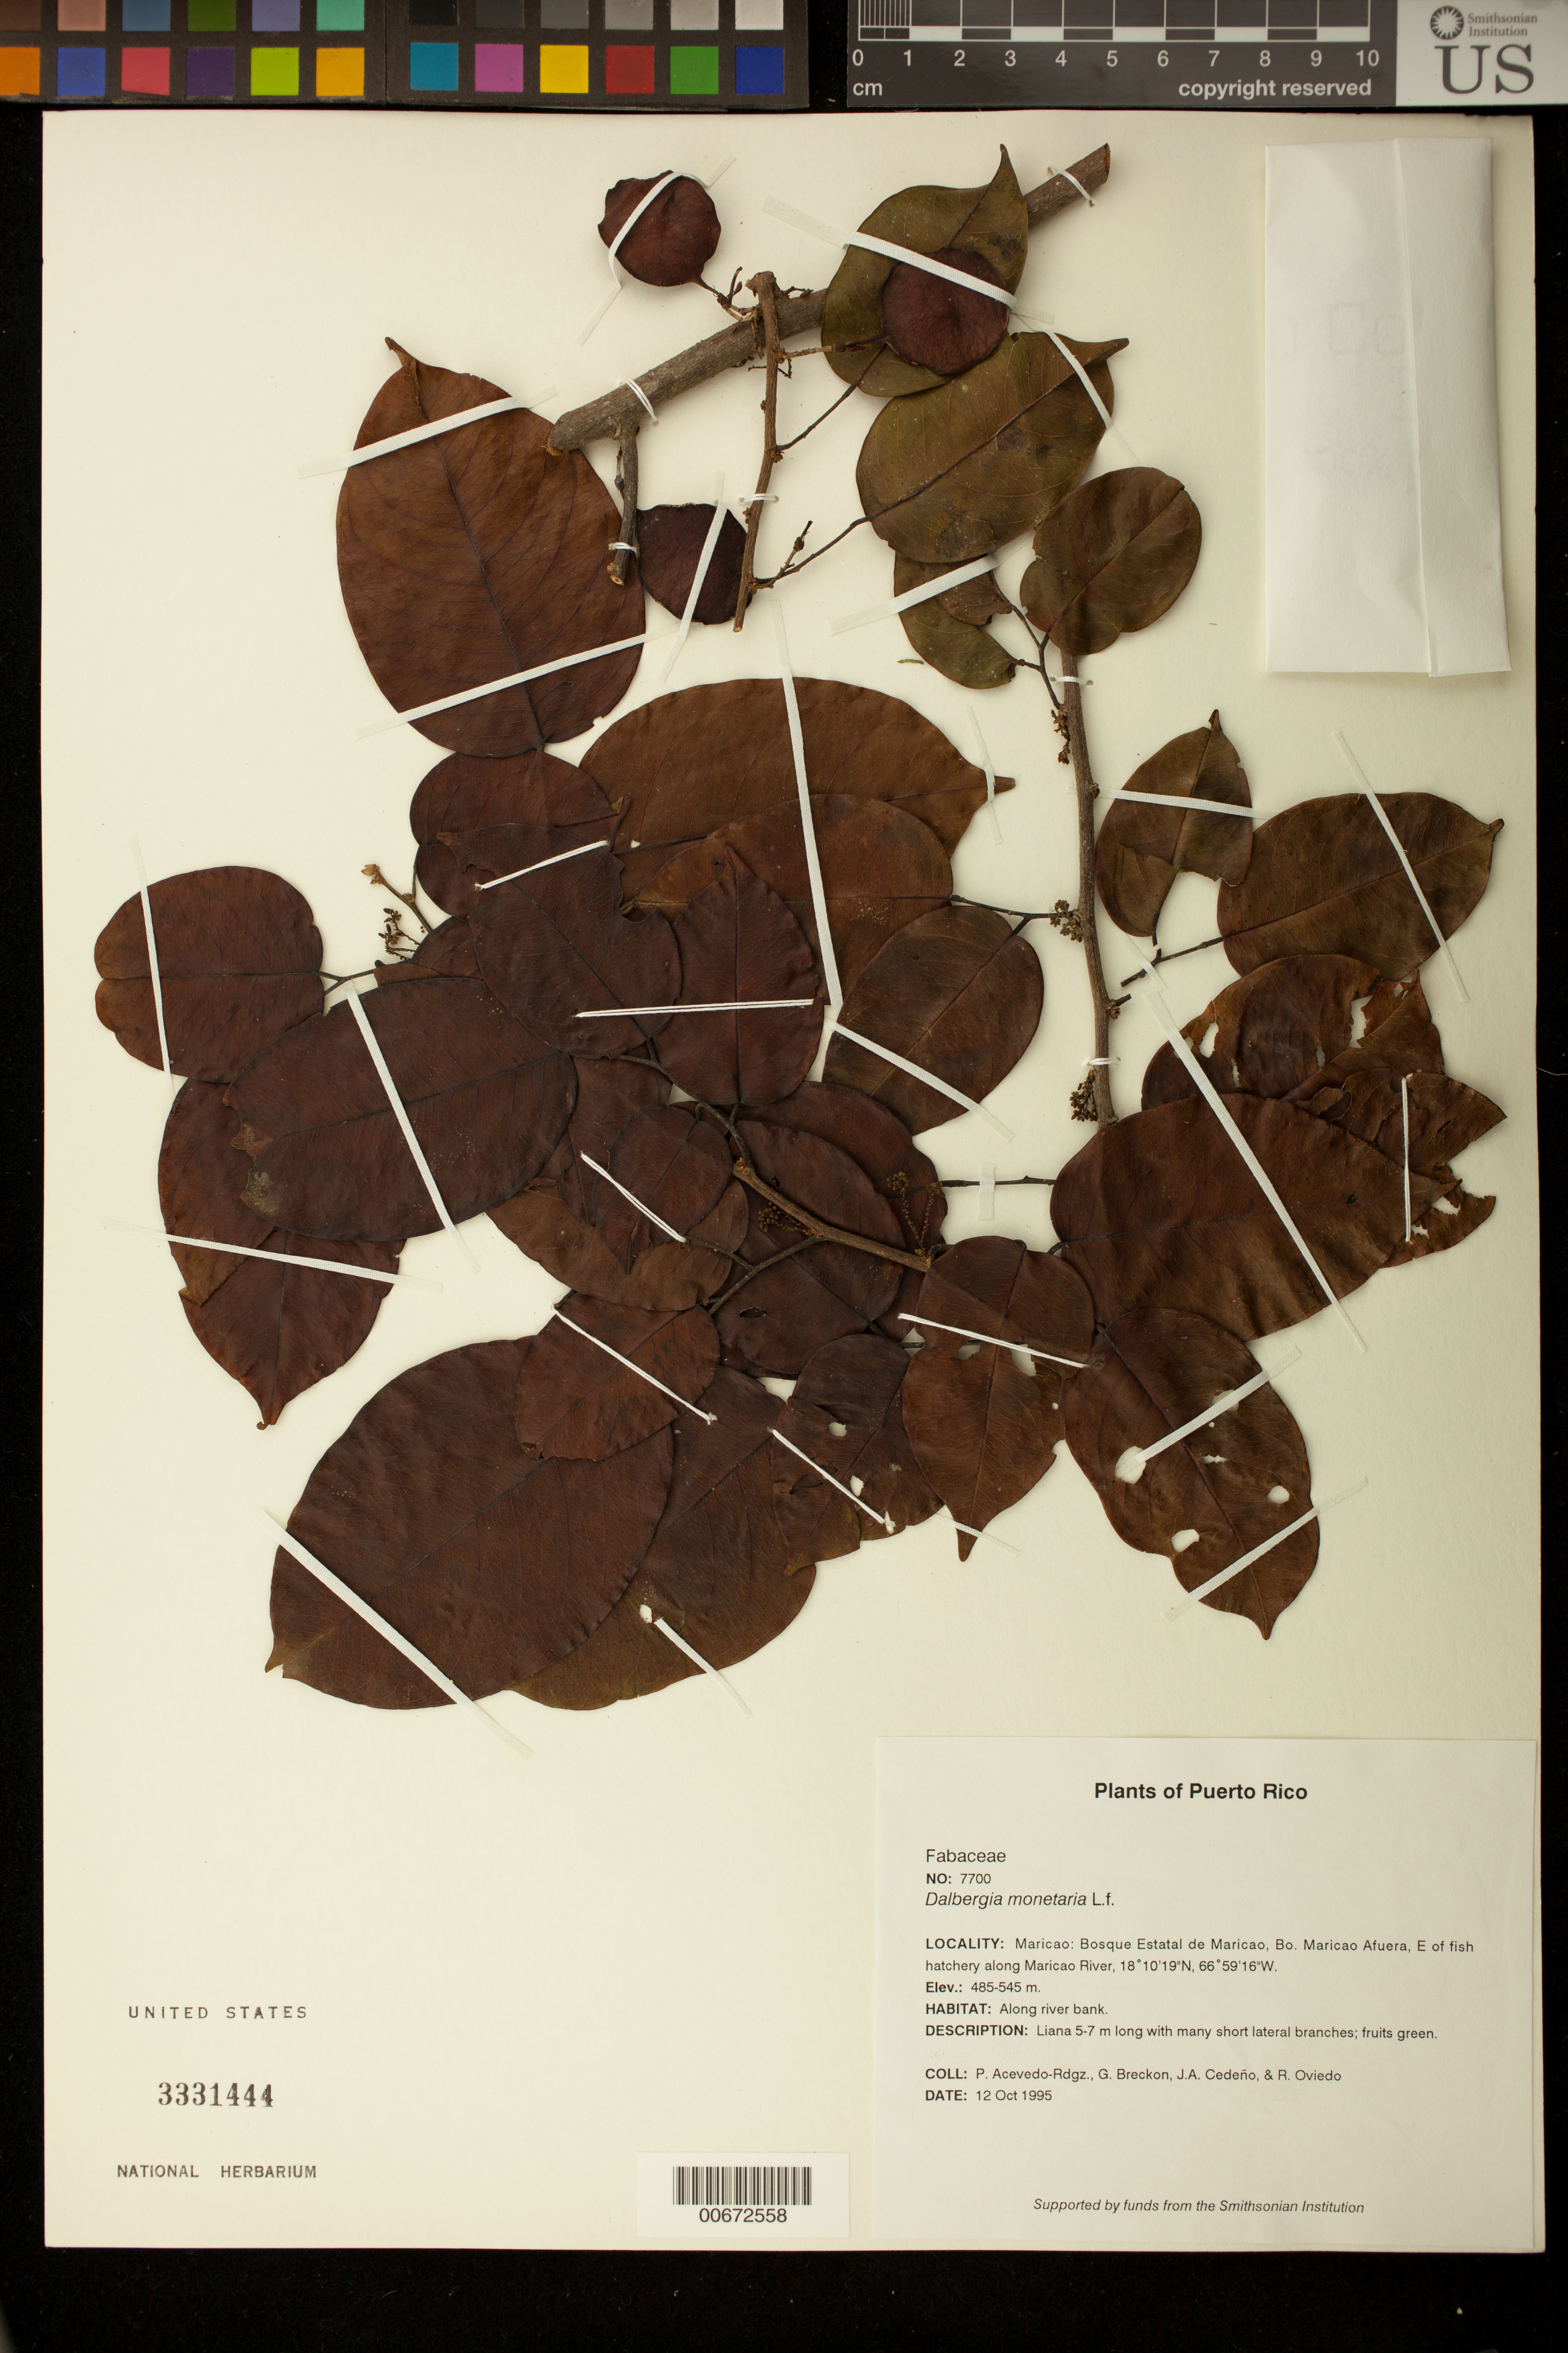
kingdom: Plantae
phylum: Tracheophyta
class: Magnoliopsida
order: Fabales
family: Fabaceae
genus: Dalbergia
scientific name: Dalbergia monetaria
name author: L. f.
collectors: P. Acevedo-Rodr., G. J. Breckon, J. A. Cedeño M. & R. Oviedo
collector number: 7700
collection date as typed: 13 Oct 1995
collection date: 1995-10-13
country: Puerto Rico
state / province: Maricao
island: Puerto Rico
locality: Maricao: Bosque Estatal de Maricao, Bo. Maricao Afuera, E of fish hatchery along Maricao River.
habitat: Along river bank.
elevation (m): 485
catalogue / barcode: US 3331444